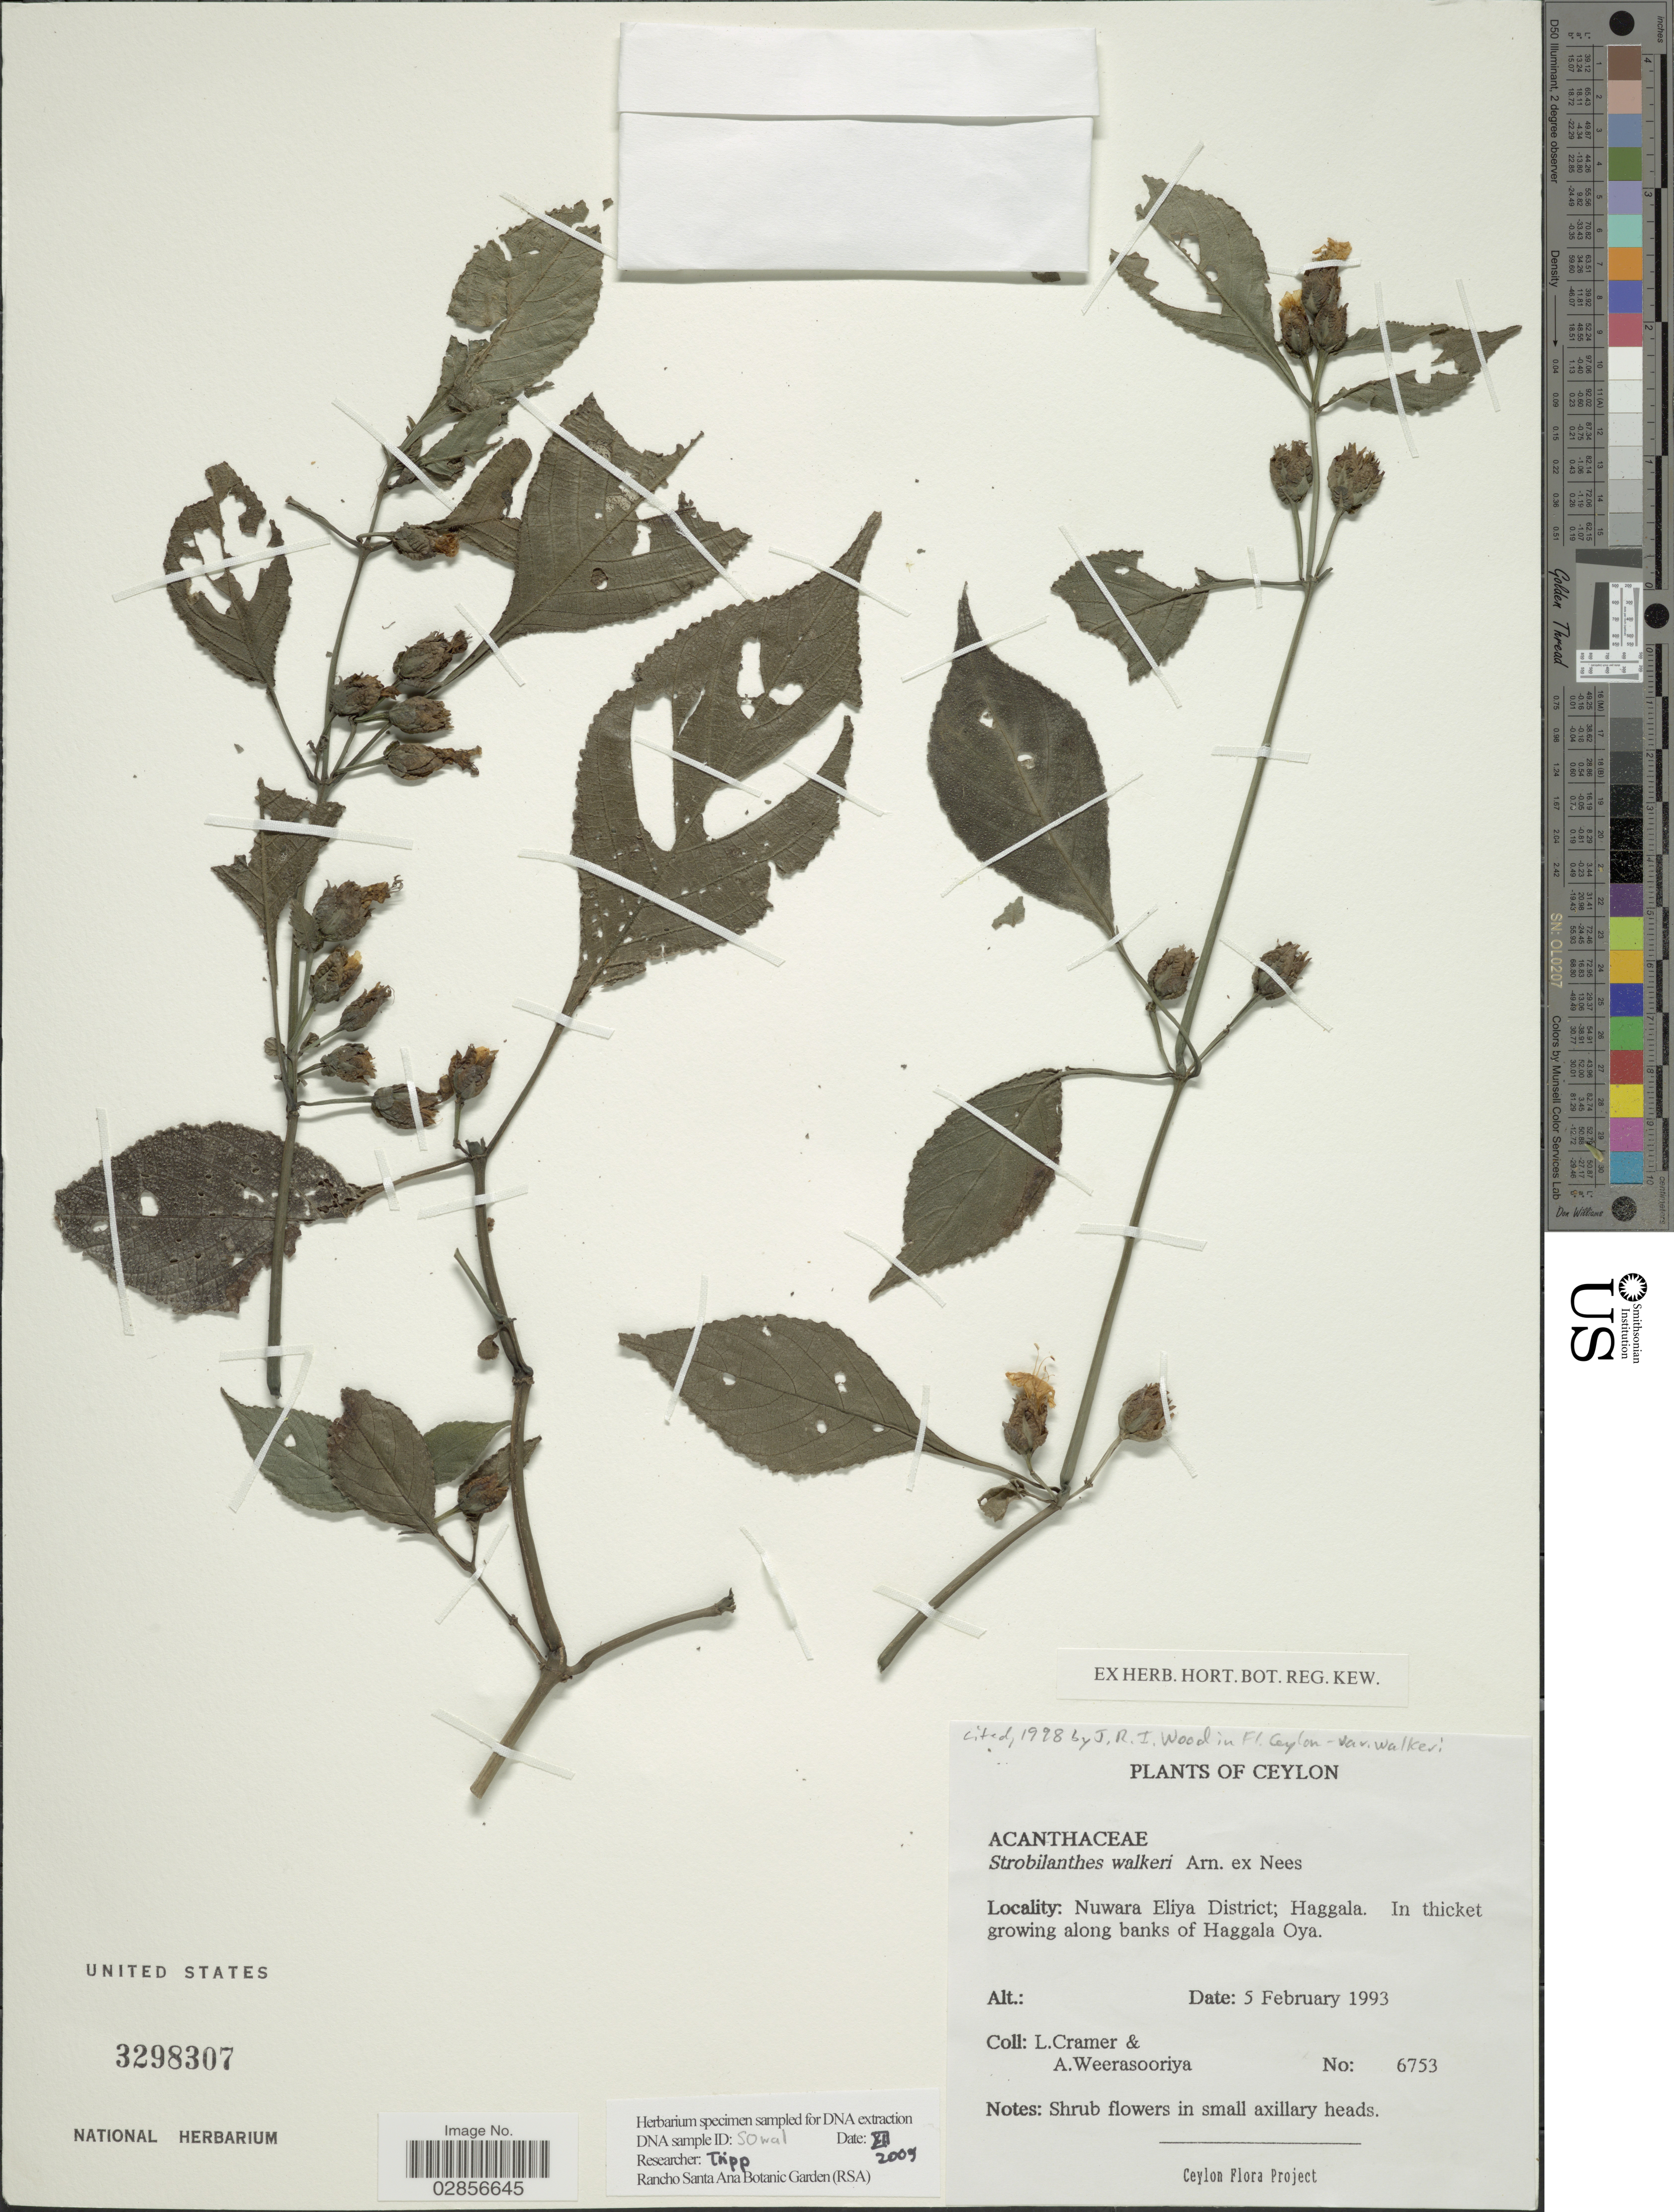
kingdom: Plantae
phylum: Tracheophyta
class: Magnoliopsida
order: Lamiales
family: Acanthaceae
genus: Strobilanthes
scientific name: Strobilanthes walkeri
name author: Arn.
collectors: L. H. Cramer & A. Weerasooriya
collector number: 6753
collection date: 1993-02-05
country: Sri Lanka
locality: Ceylon, Nuwara Eliya District; Haggala. in thicket growing along banks of Haggala Oya.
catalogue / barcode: US 3298307